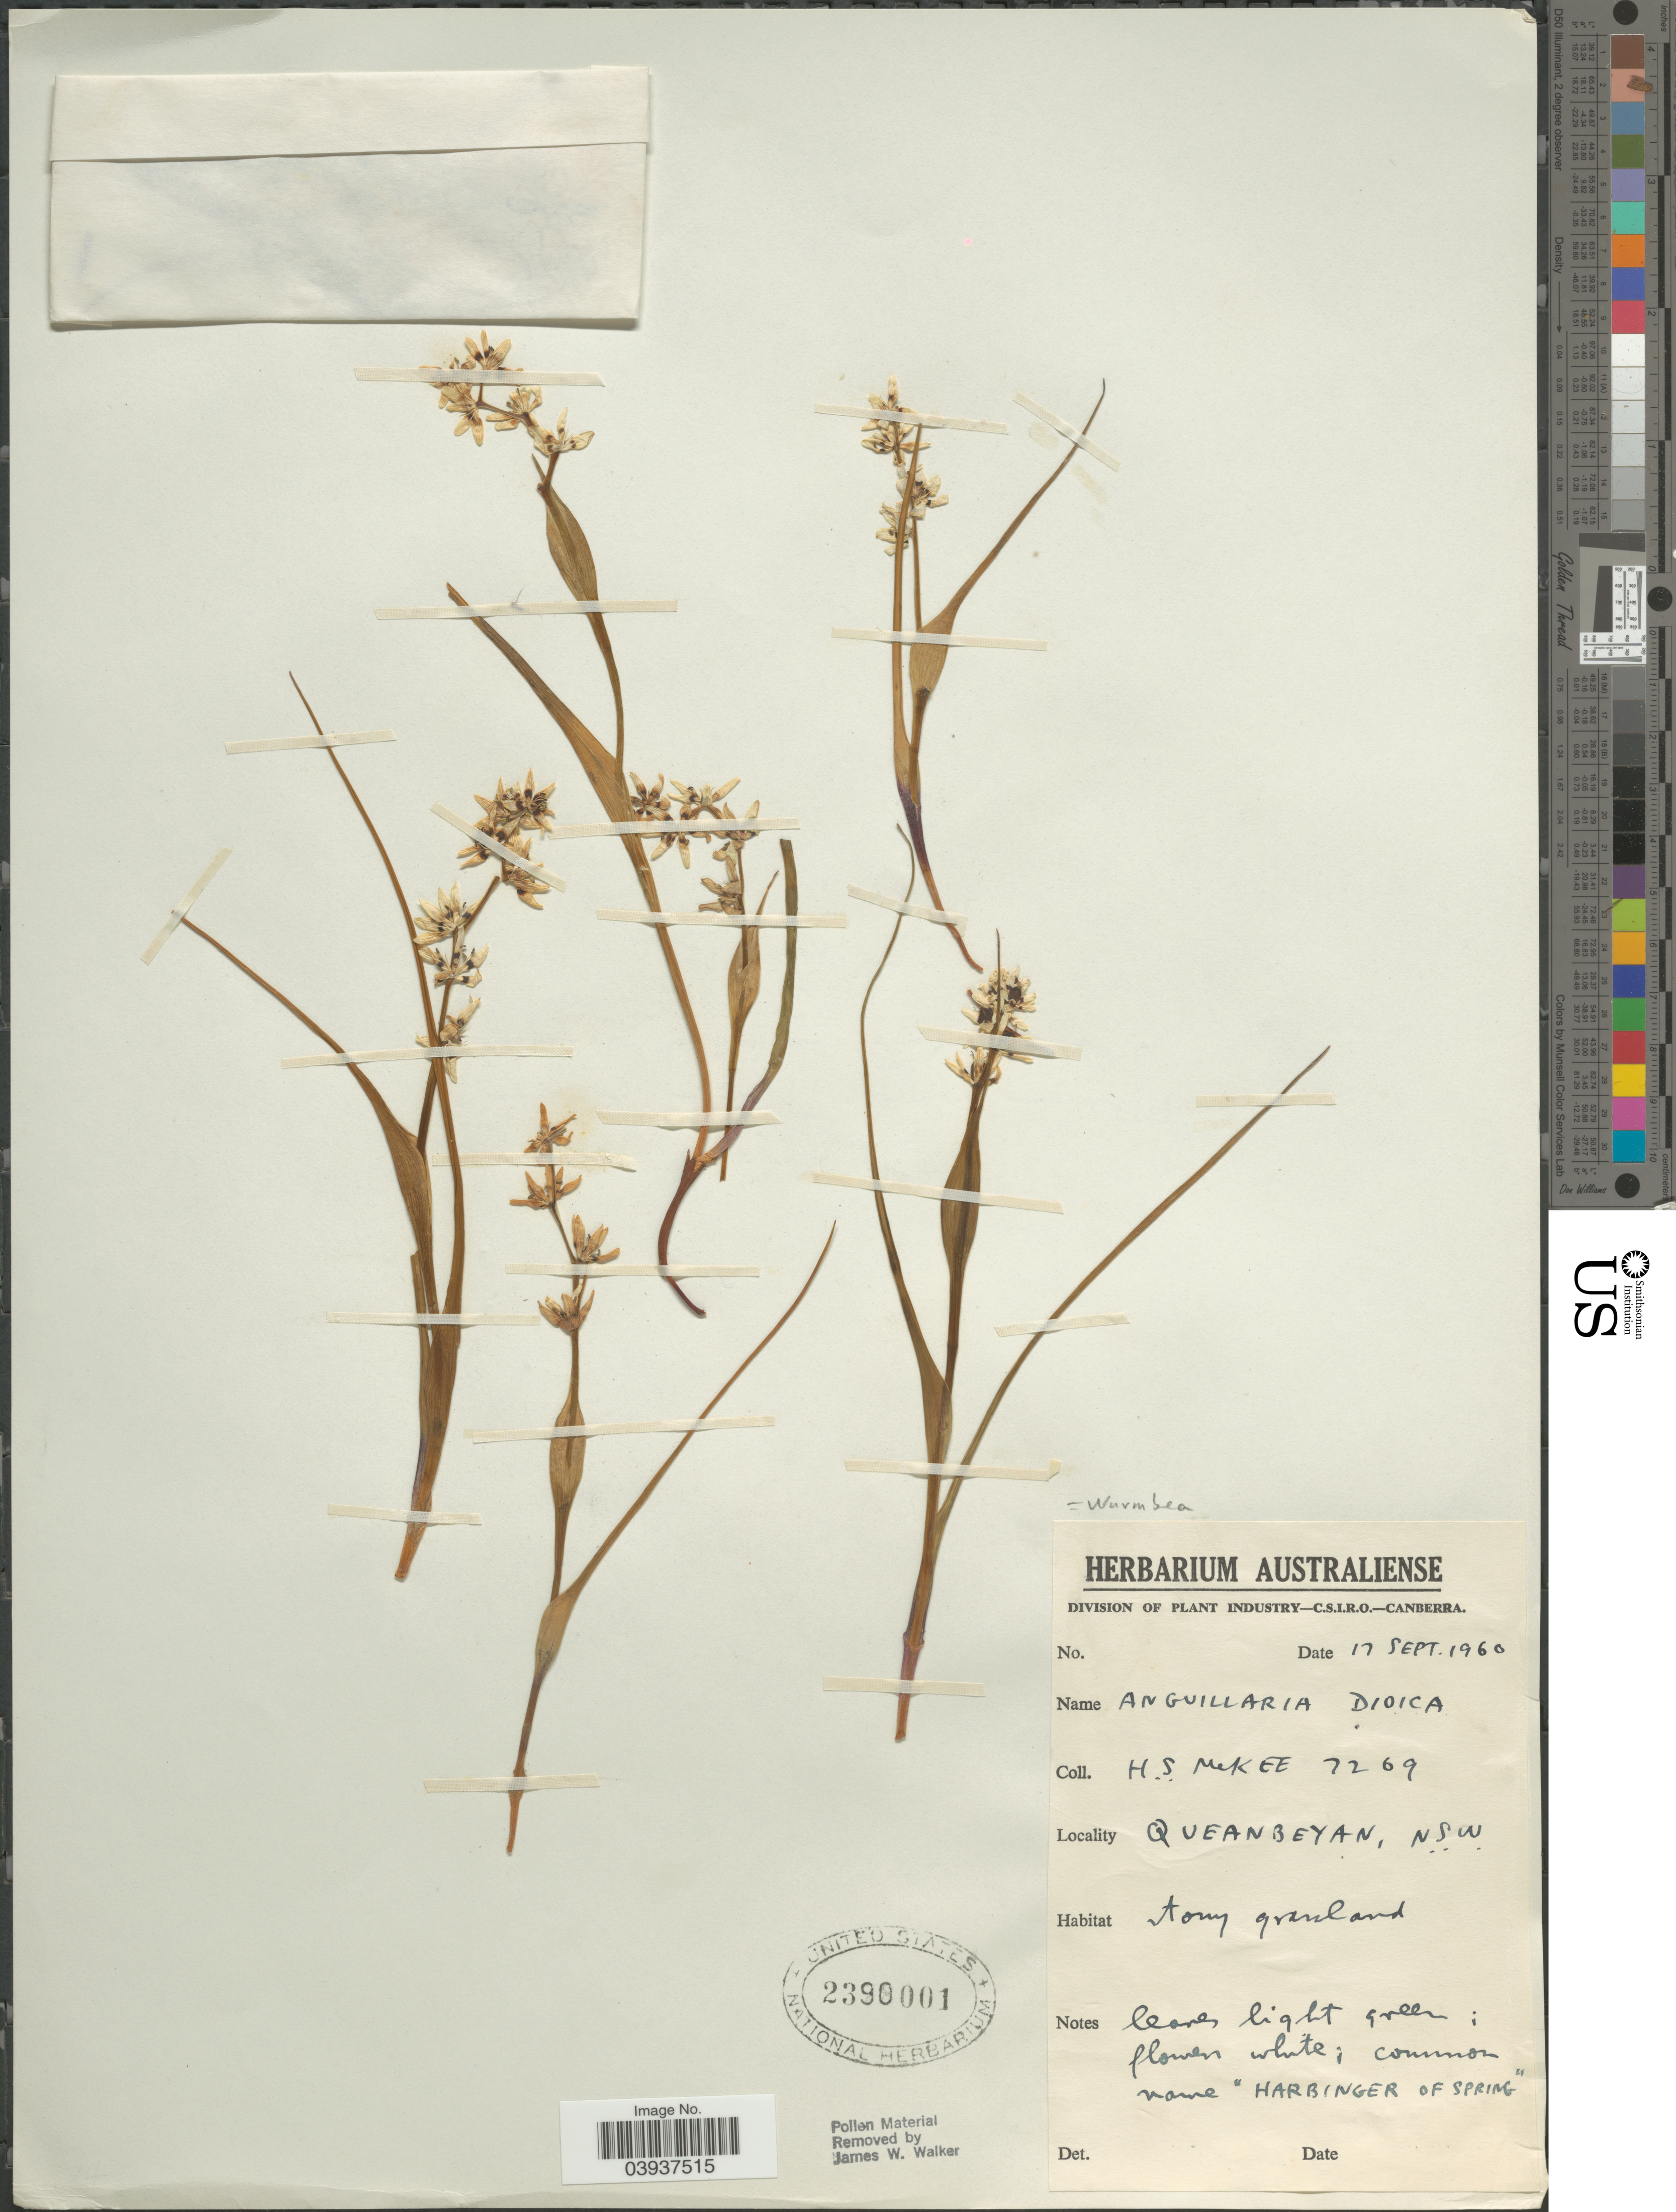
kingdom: Plantae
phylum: Tracheophyta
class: Liliopsida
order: Liliales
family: Colchicaceae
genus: Wurmbea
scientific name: Wurmbea dioica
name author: (R. Br.) F. Muell.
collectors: H. S. McKee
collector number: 7269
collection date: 1960-09-17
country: Australia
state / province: New South Wales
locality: Queanbeyan.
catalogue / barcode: US 2390001